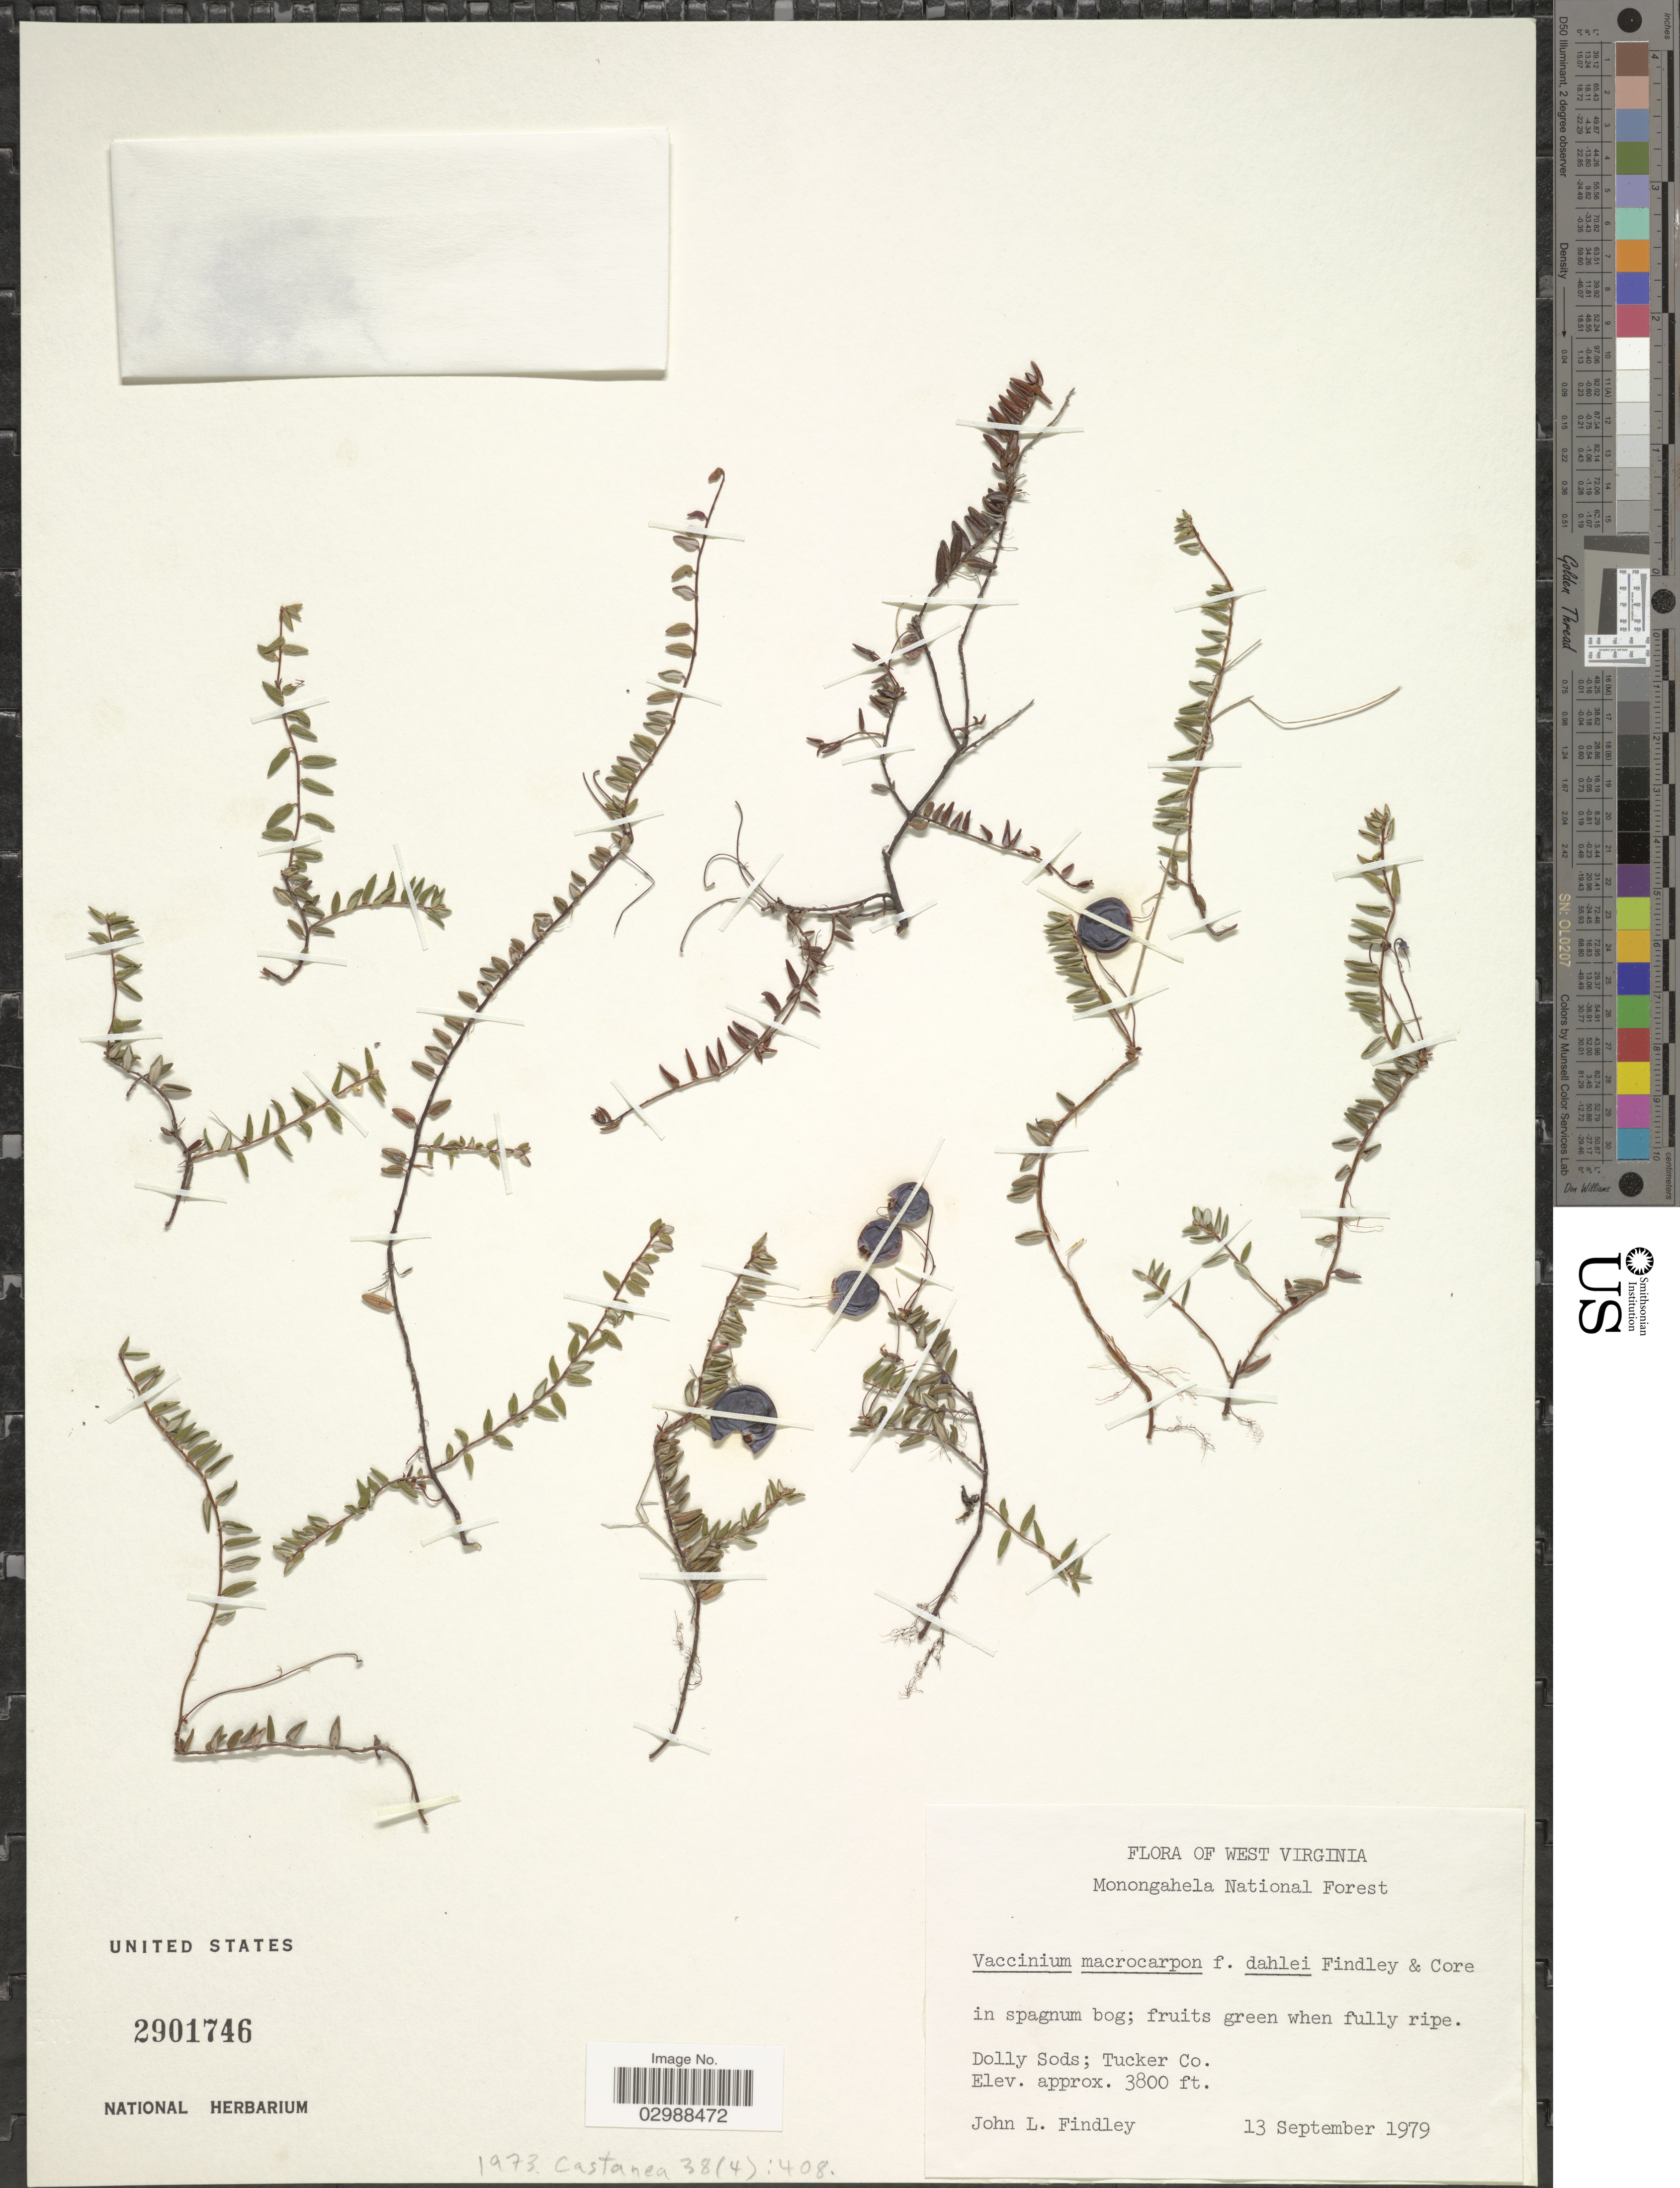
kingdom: Plantae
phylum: Tracheophyta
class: Magnoliopsida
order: Ericales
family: Ericaceae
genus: Vaccinium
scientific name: Vaccinium macrocarpon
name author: Aiton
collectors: J. Findley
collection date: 1979-09-13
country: United States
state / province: West Virginia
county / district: Tucker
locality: Monongahela National Forest, Dolly Sods; Tucker Co.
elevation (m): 1158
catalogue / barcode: US 2901746